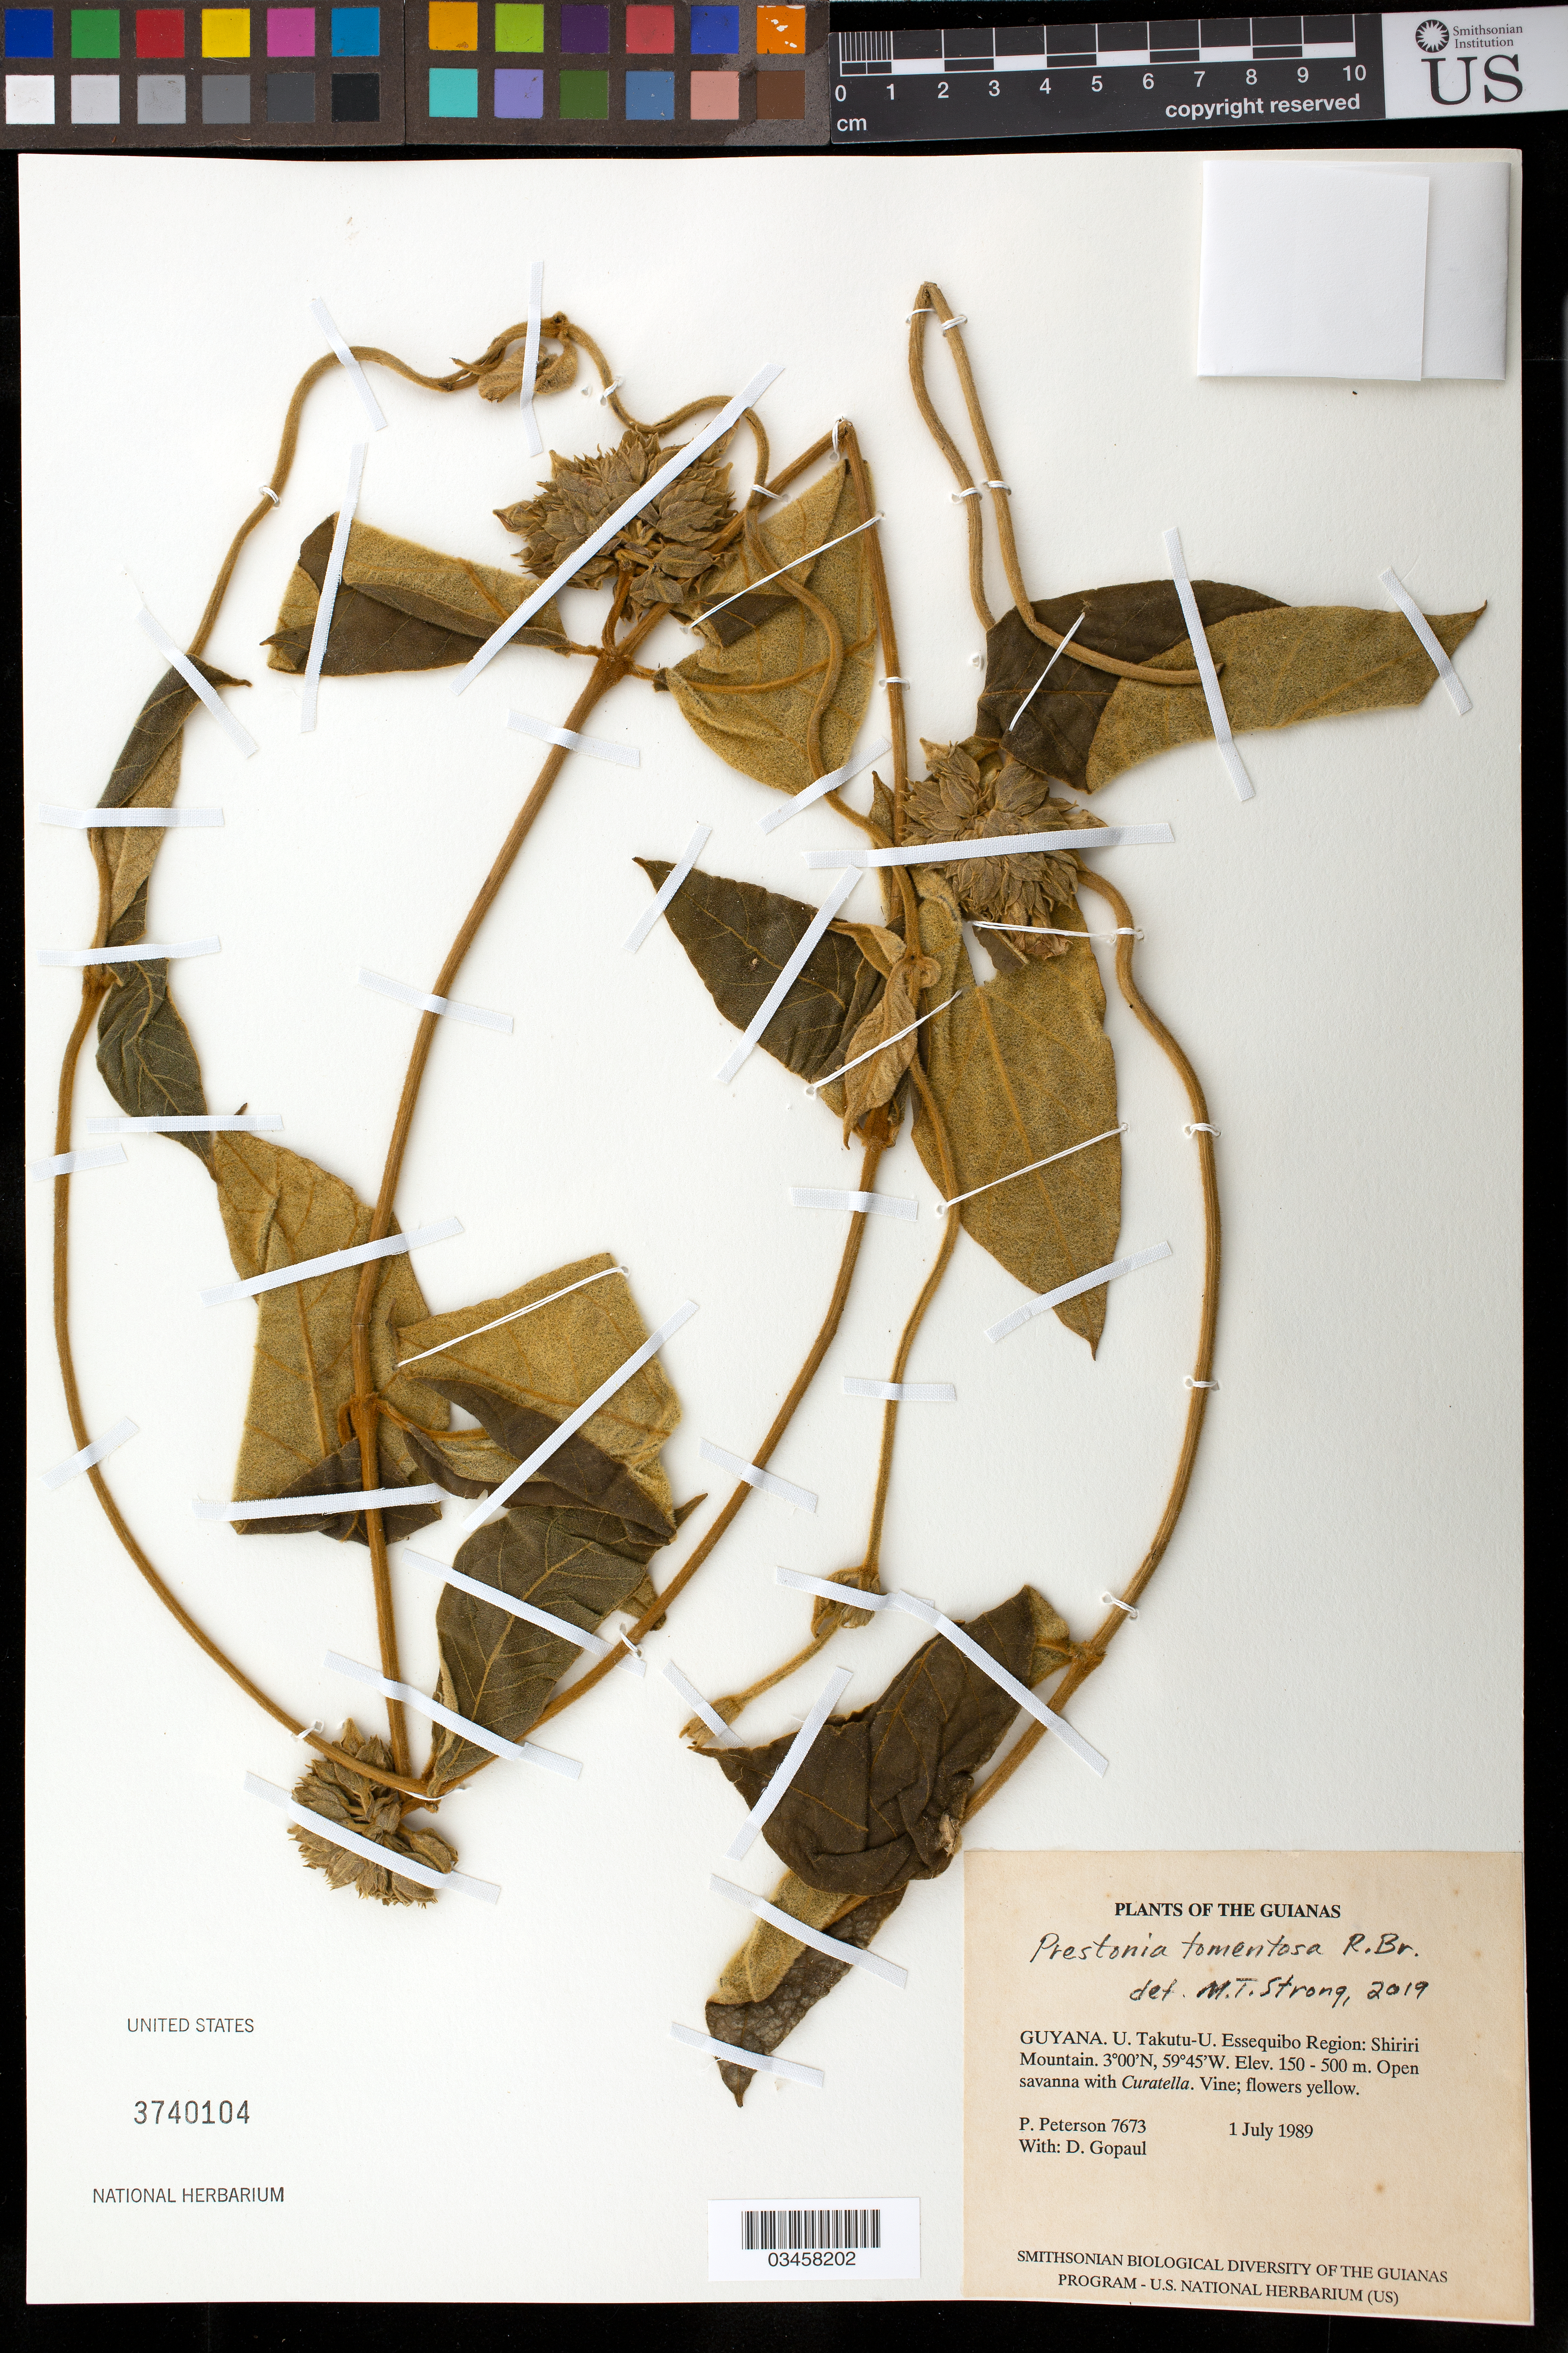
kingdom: Plantae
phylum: Tracheophyta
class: Magnoliopsida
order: Gentianales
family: Apocynaceae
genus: Prestonia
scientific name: Prestonia tomentosa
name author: R. Br.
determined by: Strong, Mark T., (BOT), Smithsonian Institution - National Museum of Natural History (UNITED STATES)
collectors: P. M. Peterson & D. Gopaul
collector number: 7673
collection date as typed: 1 July 1989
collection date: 1989-07-01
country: Guyana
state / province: U. Takutu-U. Essequibo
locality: Shiriri Mountain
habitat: Open savanna with Curatella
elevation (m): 150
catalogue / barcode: US 3740104